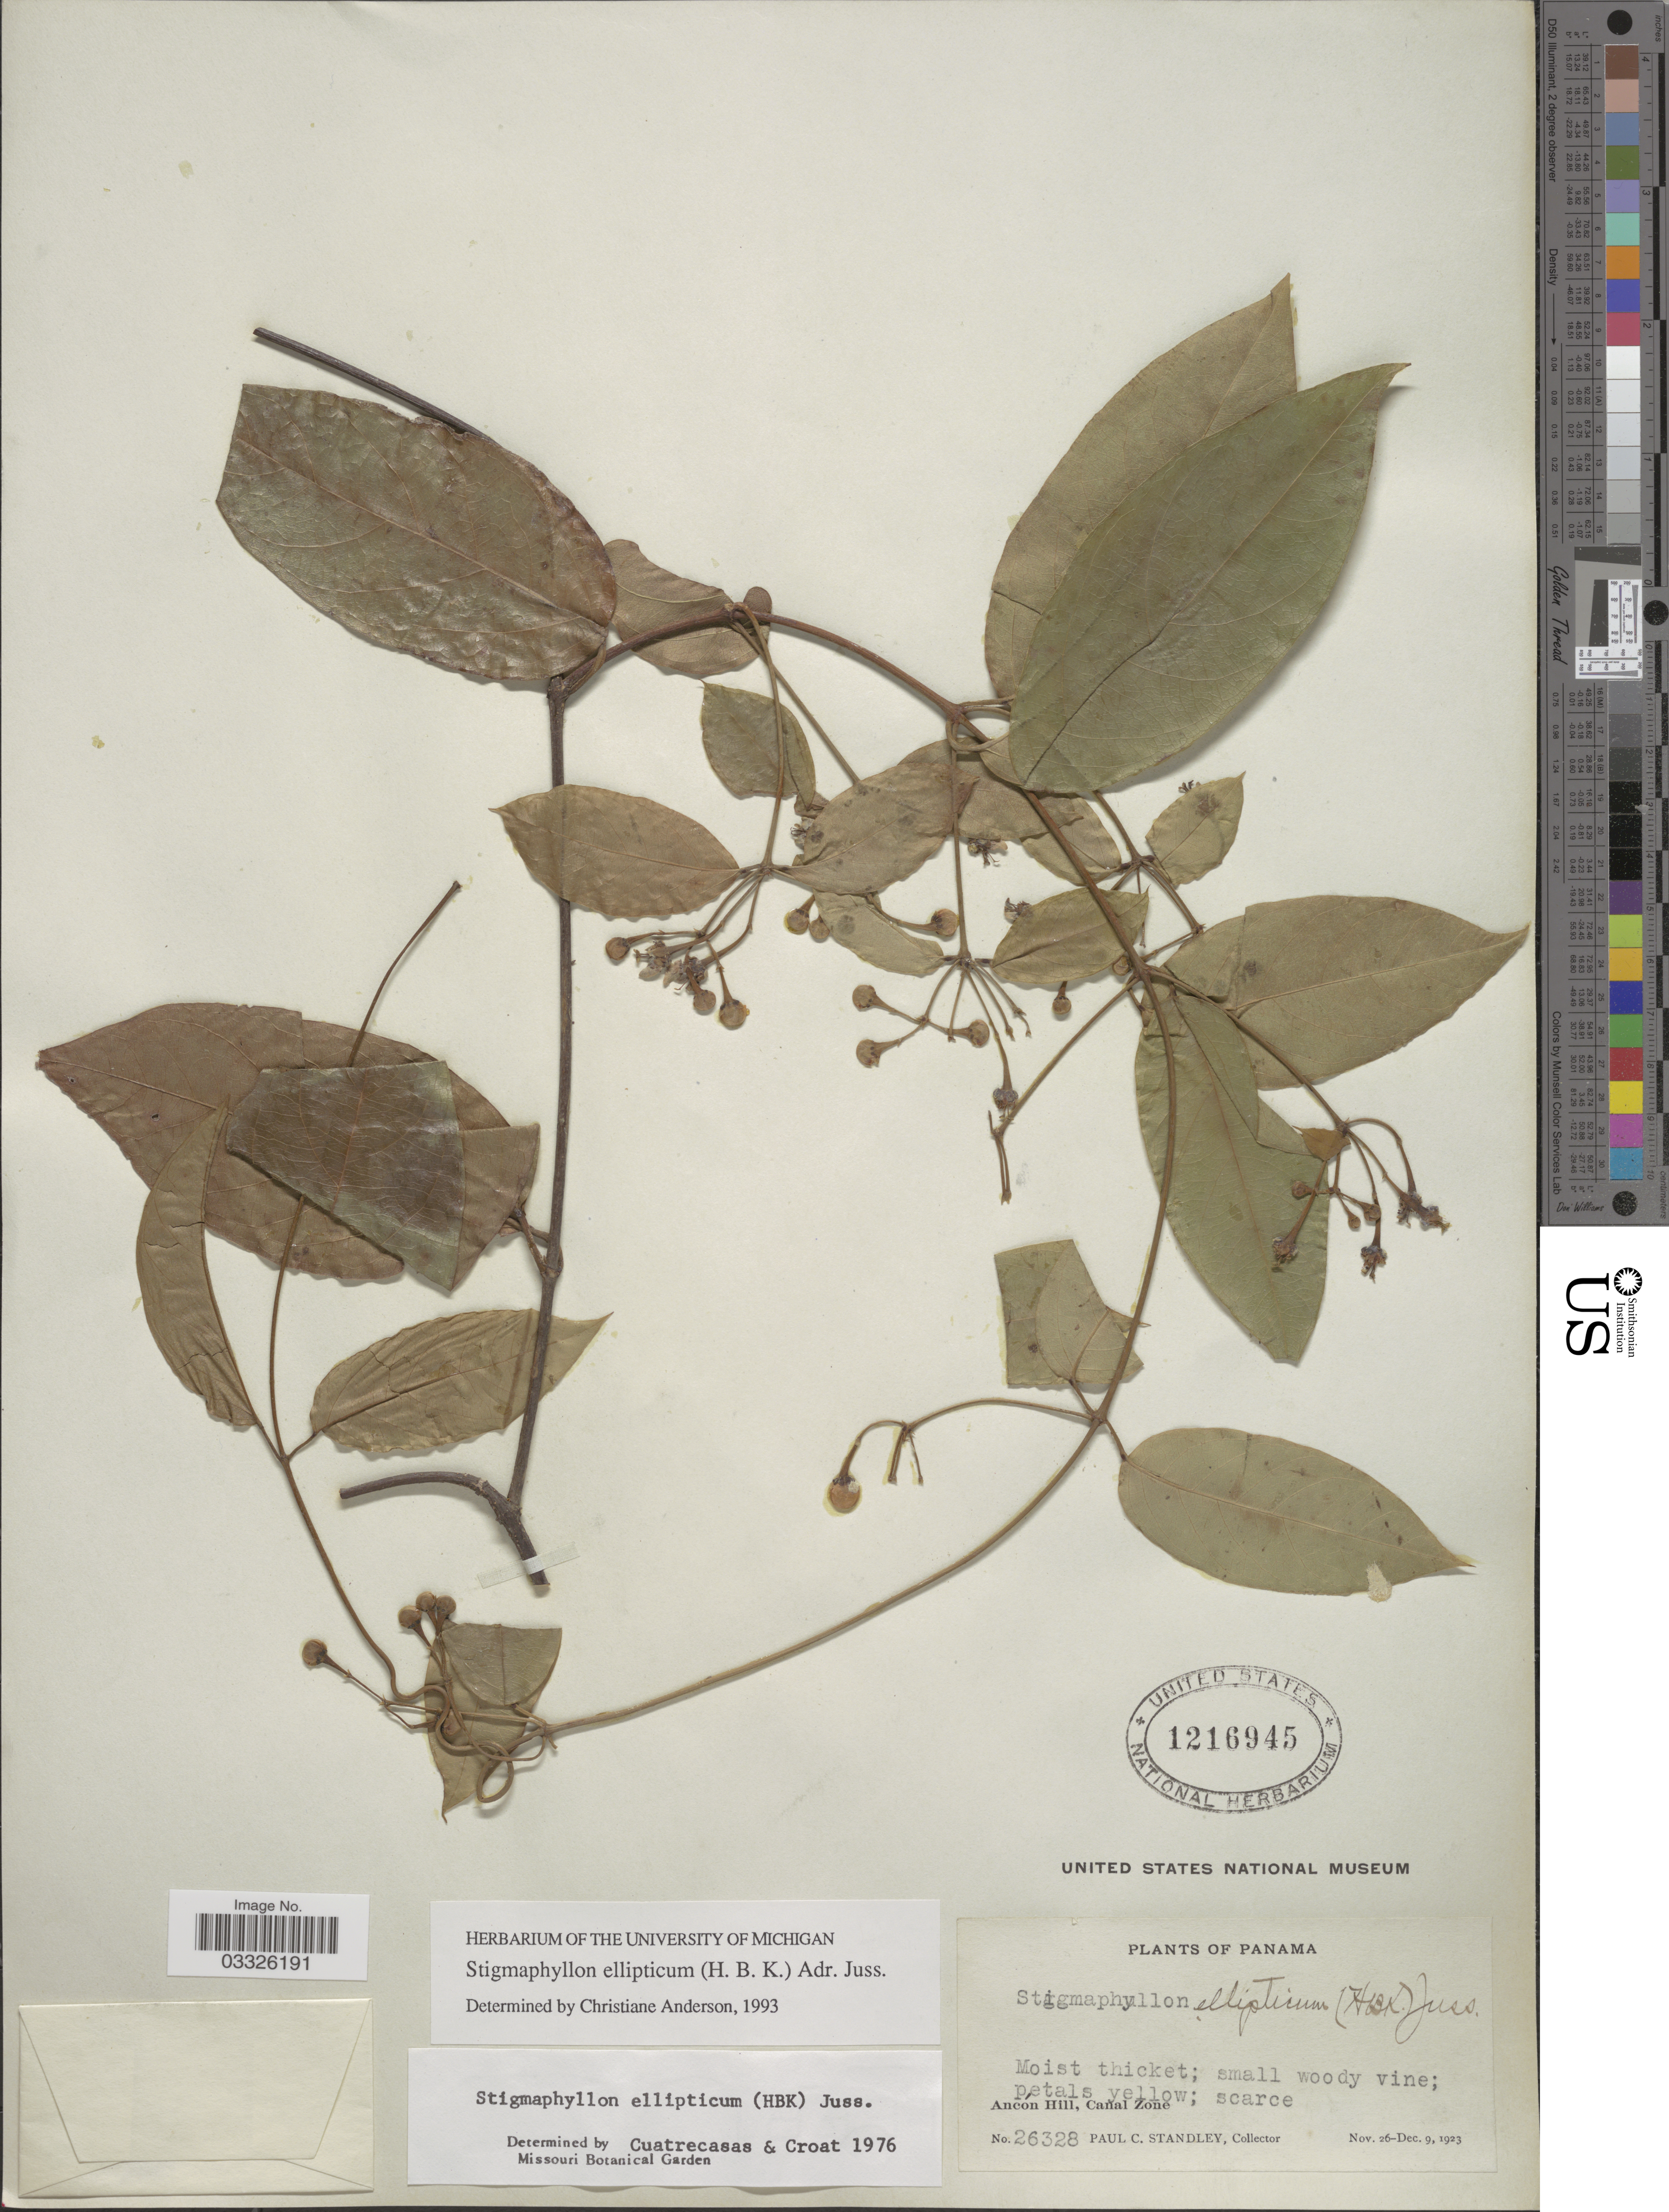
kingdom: Plantae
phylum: Tracheophyta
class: Magnoliopsida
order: Malpighiales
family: Malpighiaceae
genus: Stigmaphyllon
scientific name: Stigmaphyllon ellipticum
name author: (Kunth) A. Juss.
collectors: P. C. Standley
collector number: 26328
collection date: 1923-11-26/1923-12-09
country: Panama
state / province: Colón / Panamá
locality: Ancón Hill, Canal Zone.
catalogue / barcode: US 1216945